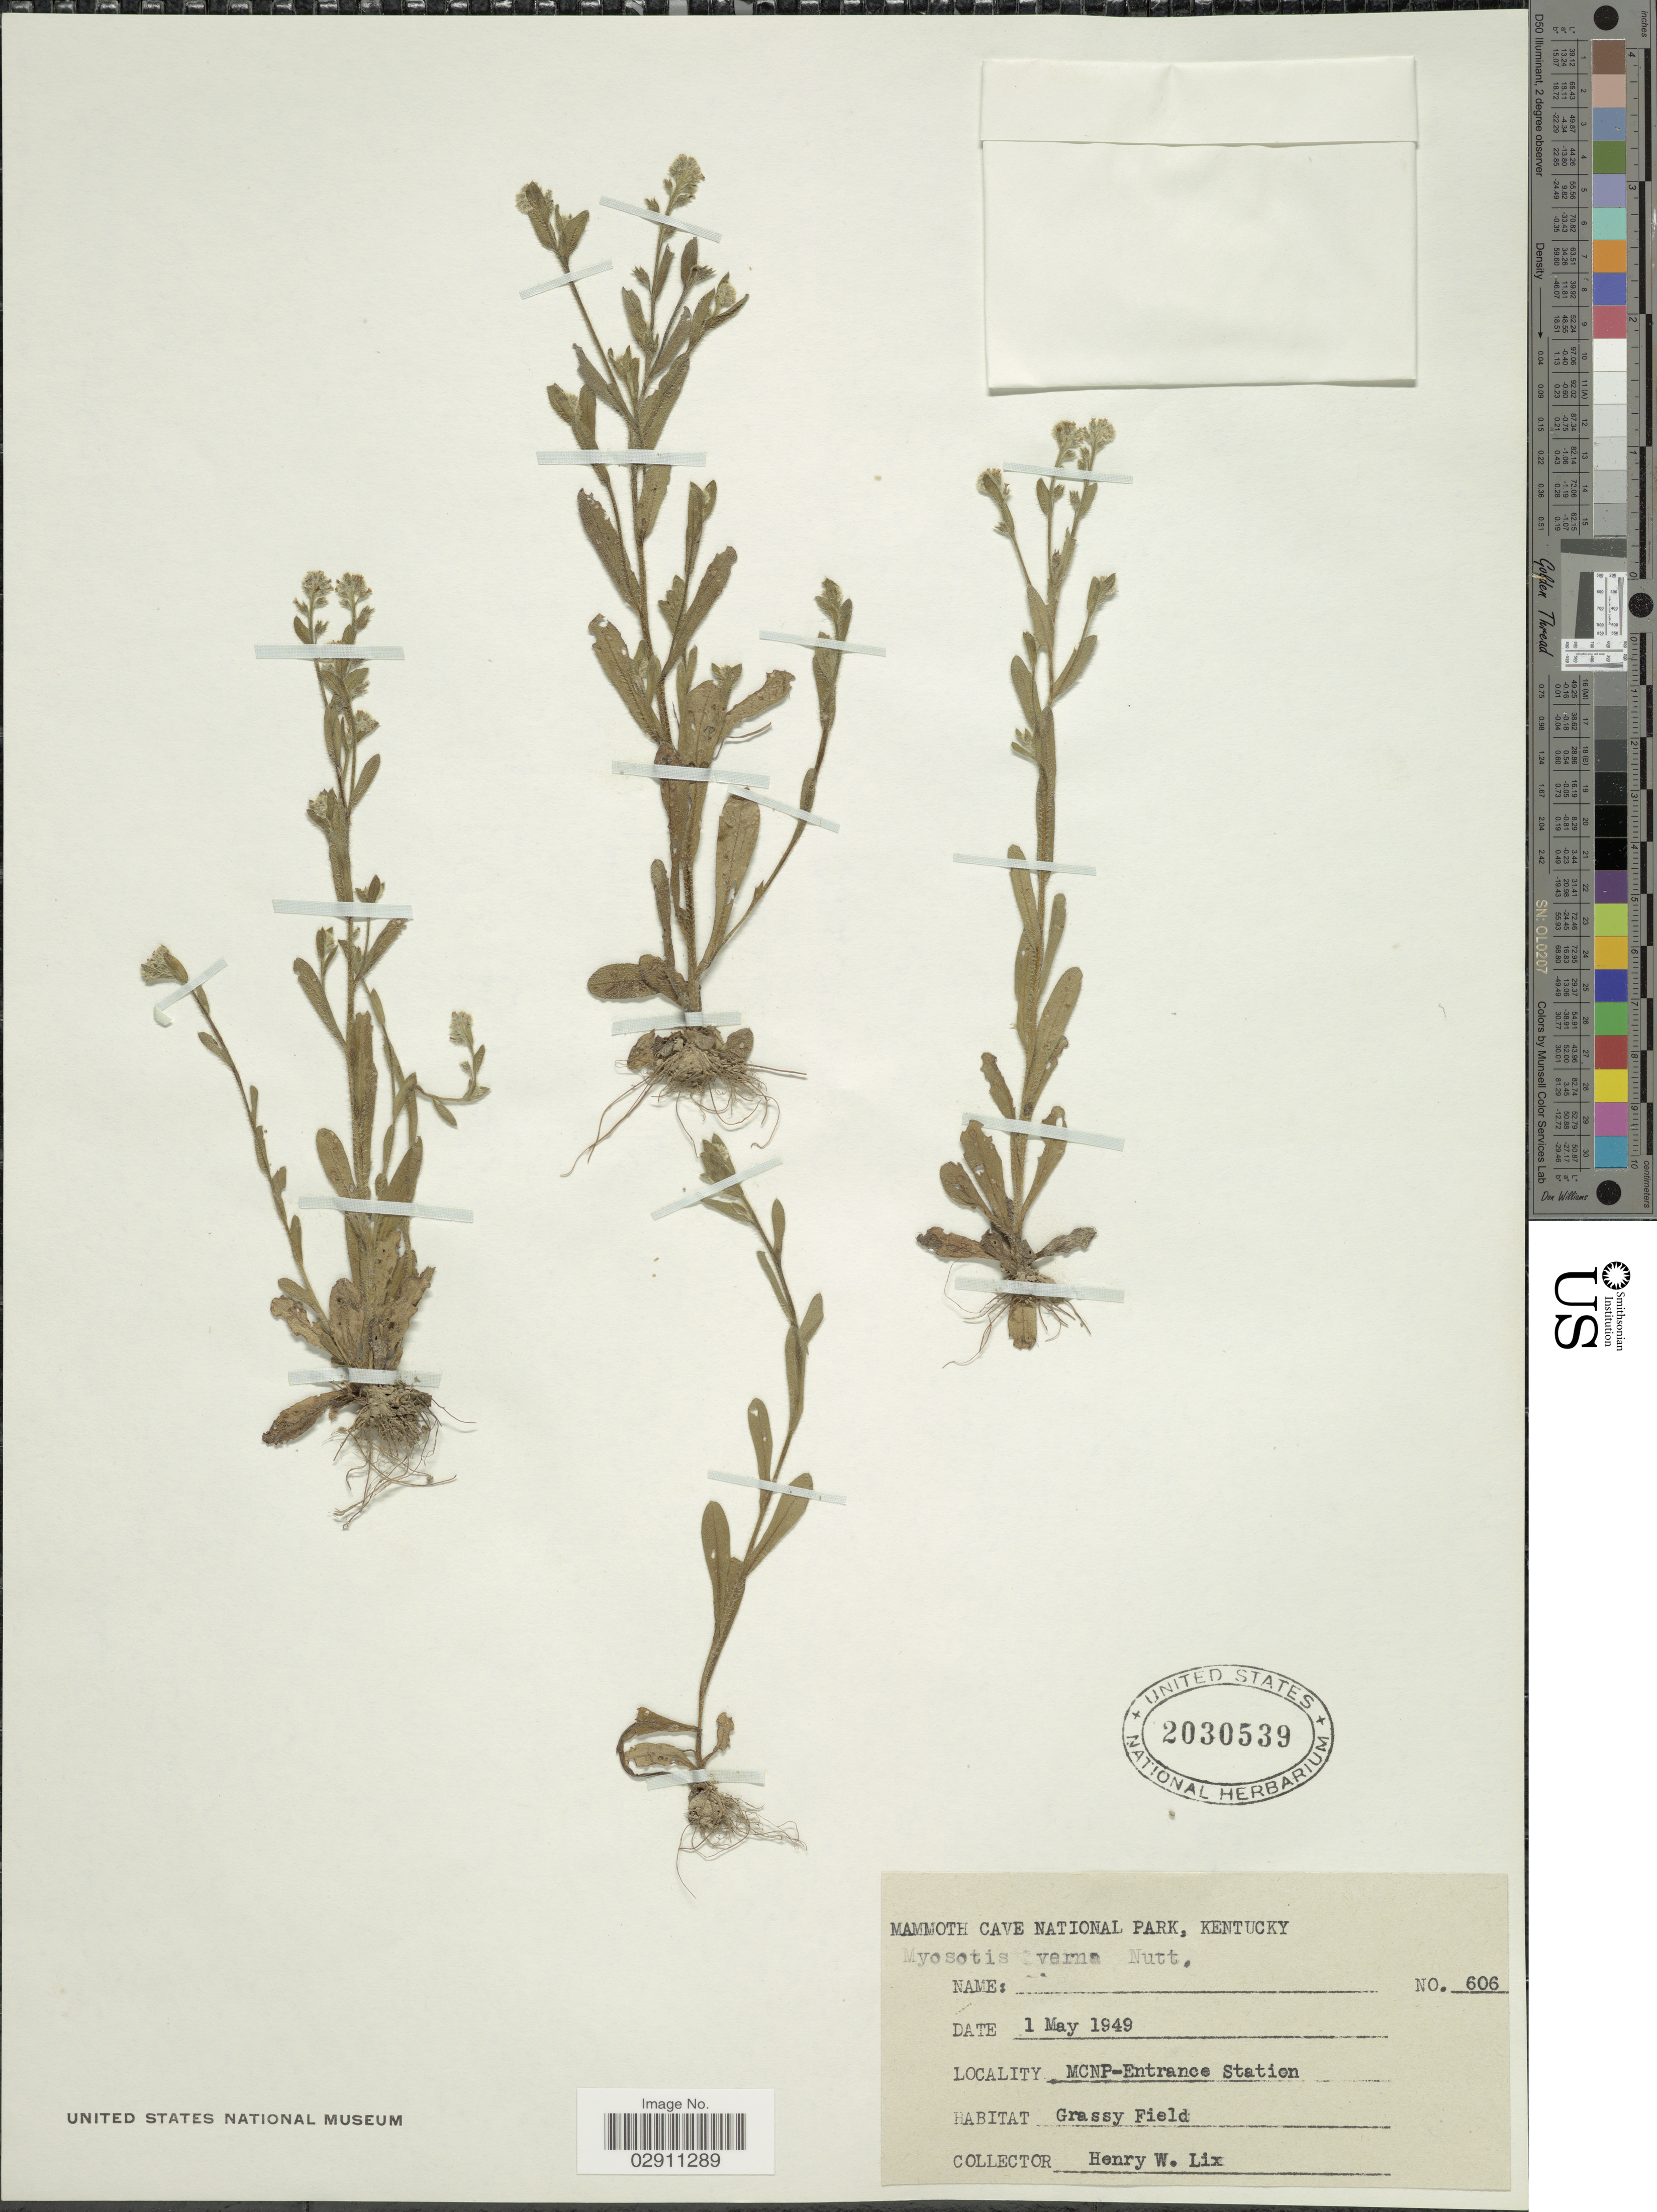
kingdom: Plantae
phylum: Tracheophyta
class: Magnoliopsida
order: Boraginales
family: Boraginaceae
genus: Myosotis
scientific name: Myosotis verna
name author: Nutt.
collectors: H. W. Lix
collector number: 606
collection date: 1949-05-01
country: United States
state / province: Kentucky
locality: Mammoth Cave National Park, MNCP-Entrance Station.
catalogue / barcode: US 2030539